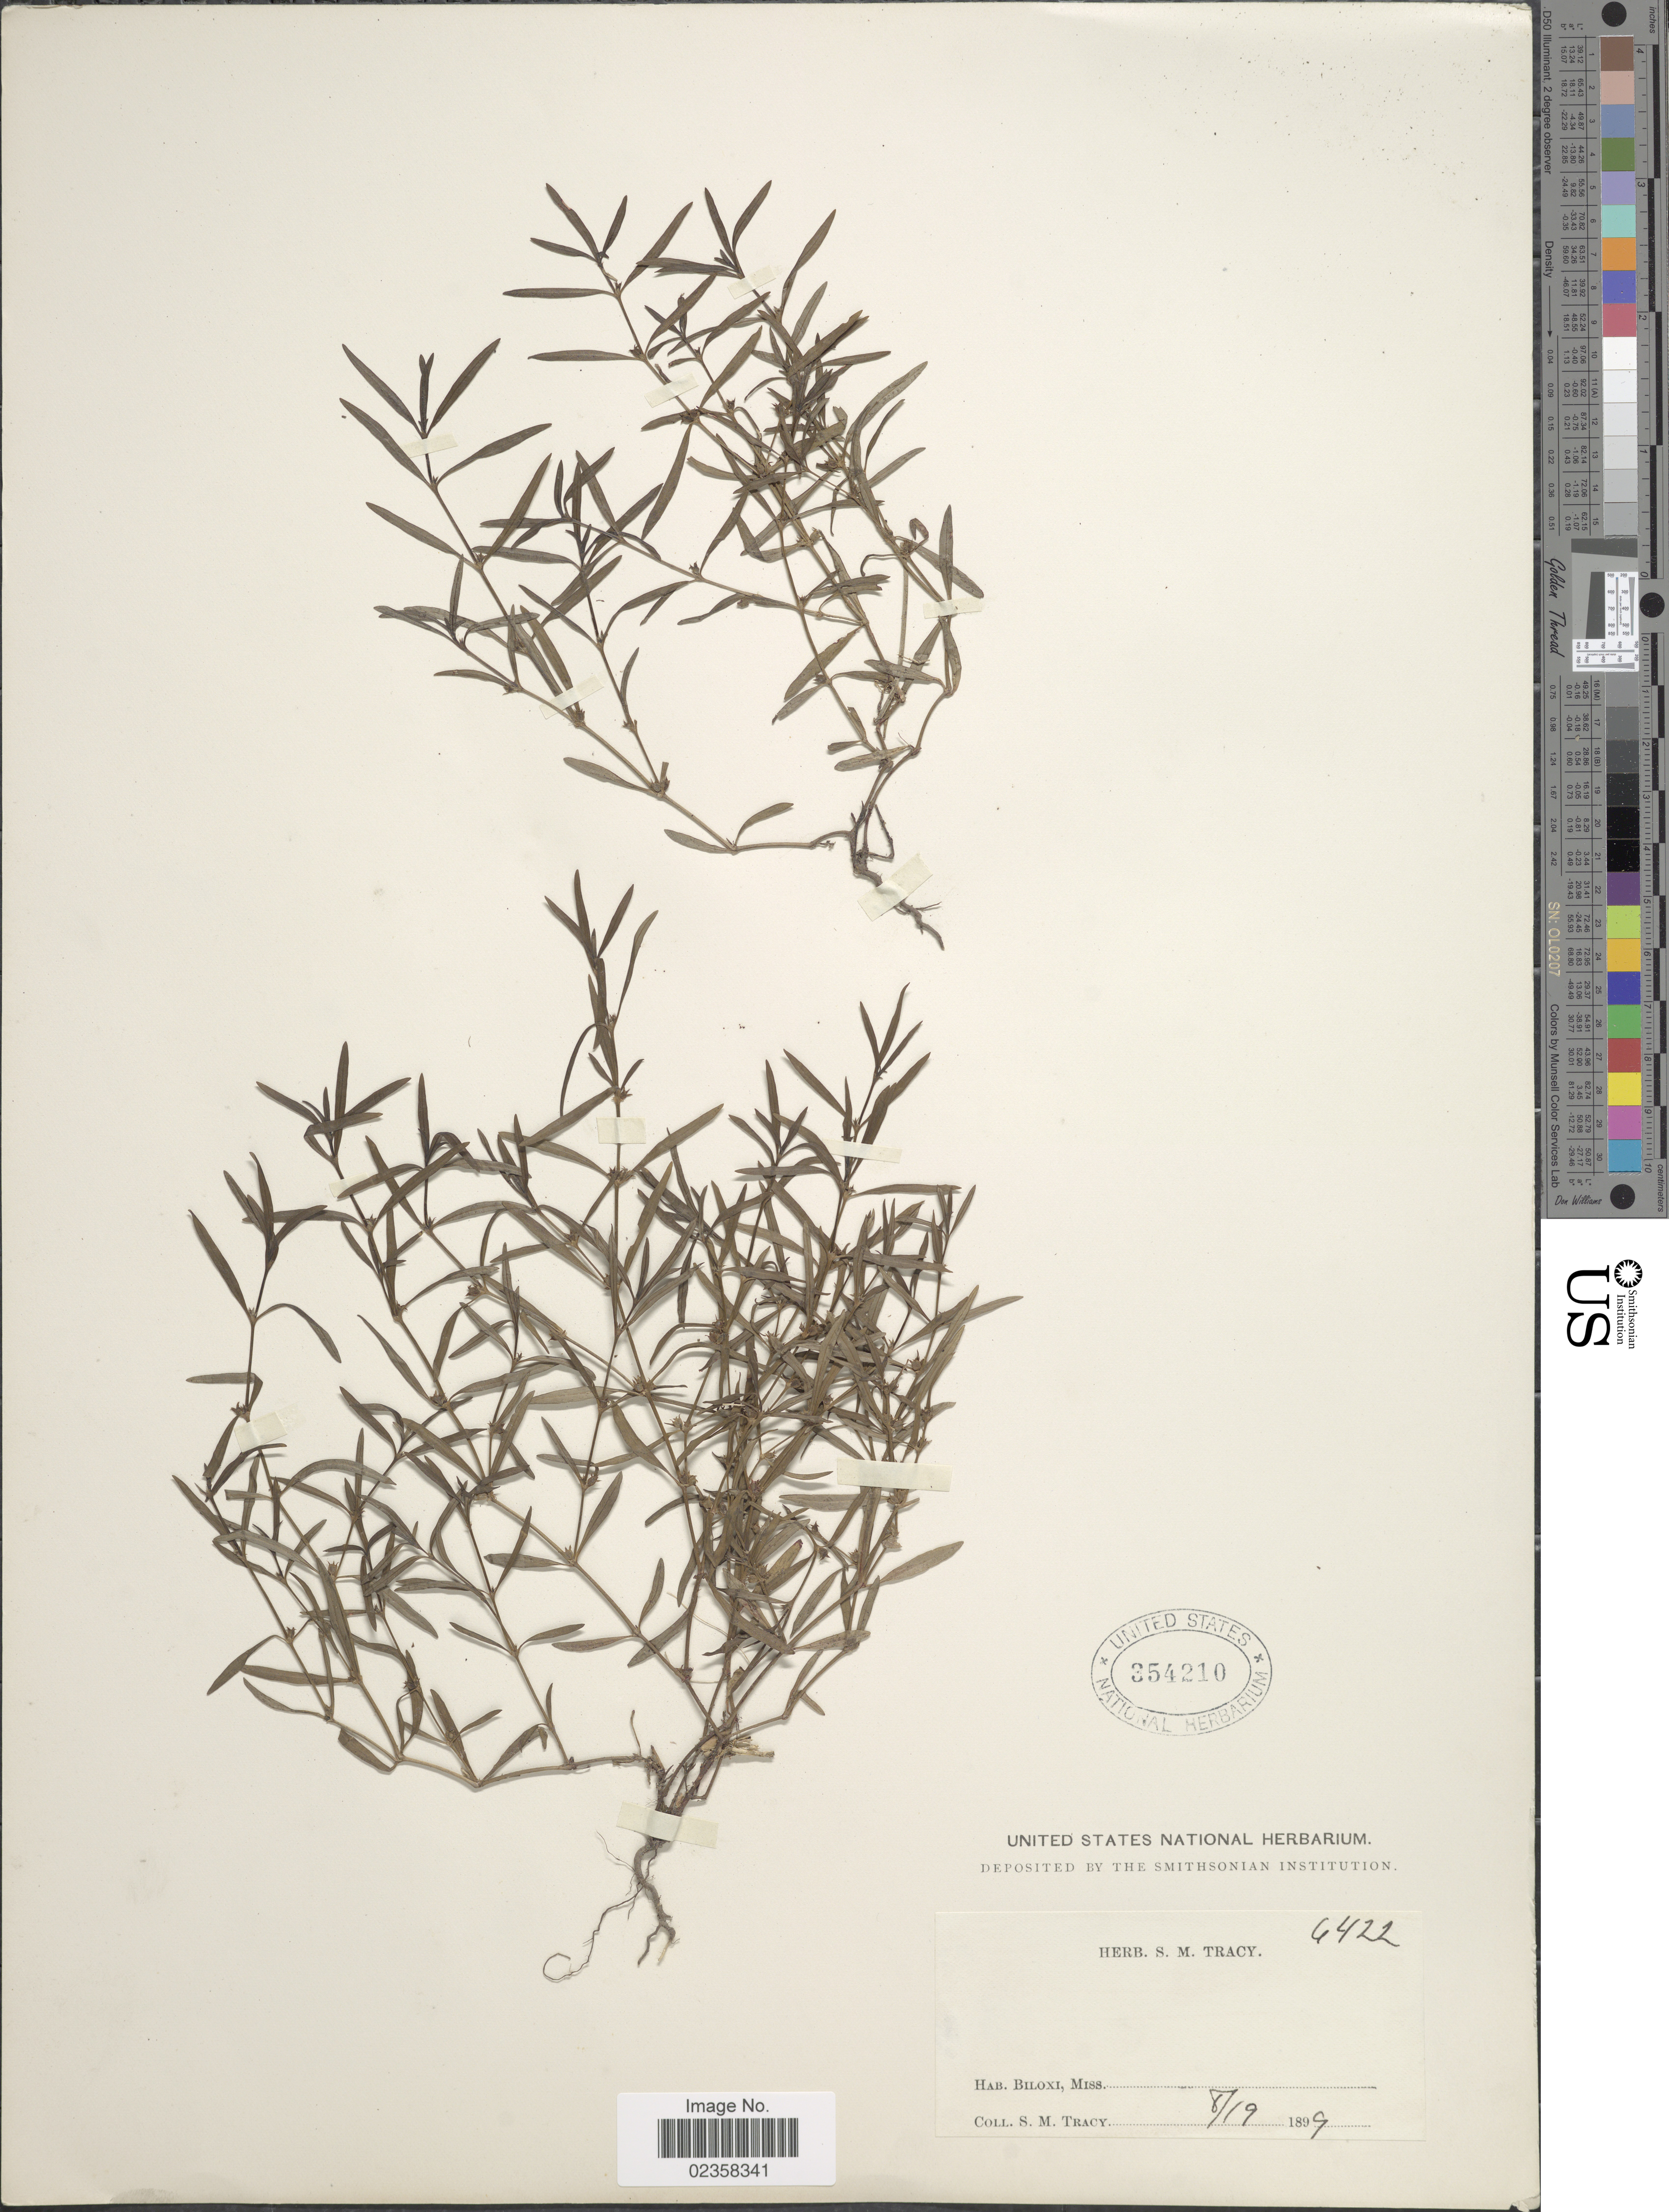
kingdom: Plantae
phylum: Tracheophyta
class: Magnoliopsida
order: Gentianales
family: Rubiaceae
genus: Oldenlandia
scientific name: Oldenlandia boscii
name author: (DC.) Chapm.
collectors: S. M. Tracy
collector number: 4422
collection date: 1899-08-19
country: United States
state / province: Mississippi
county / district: Harrison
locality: Biloxi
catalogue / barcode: US 354210